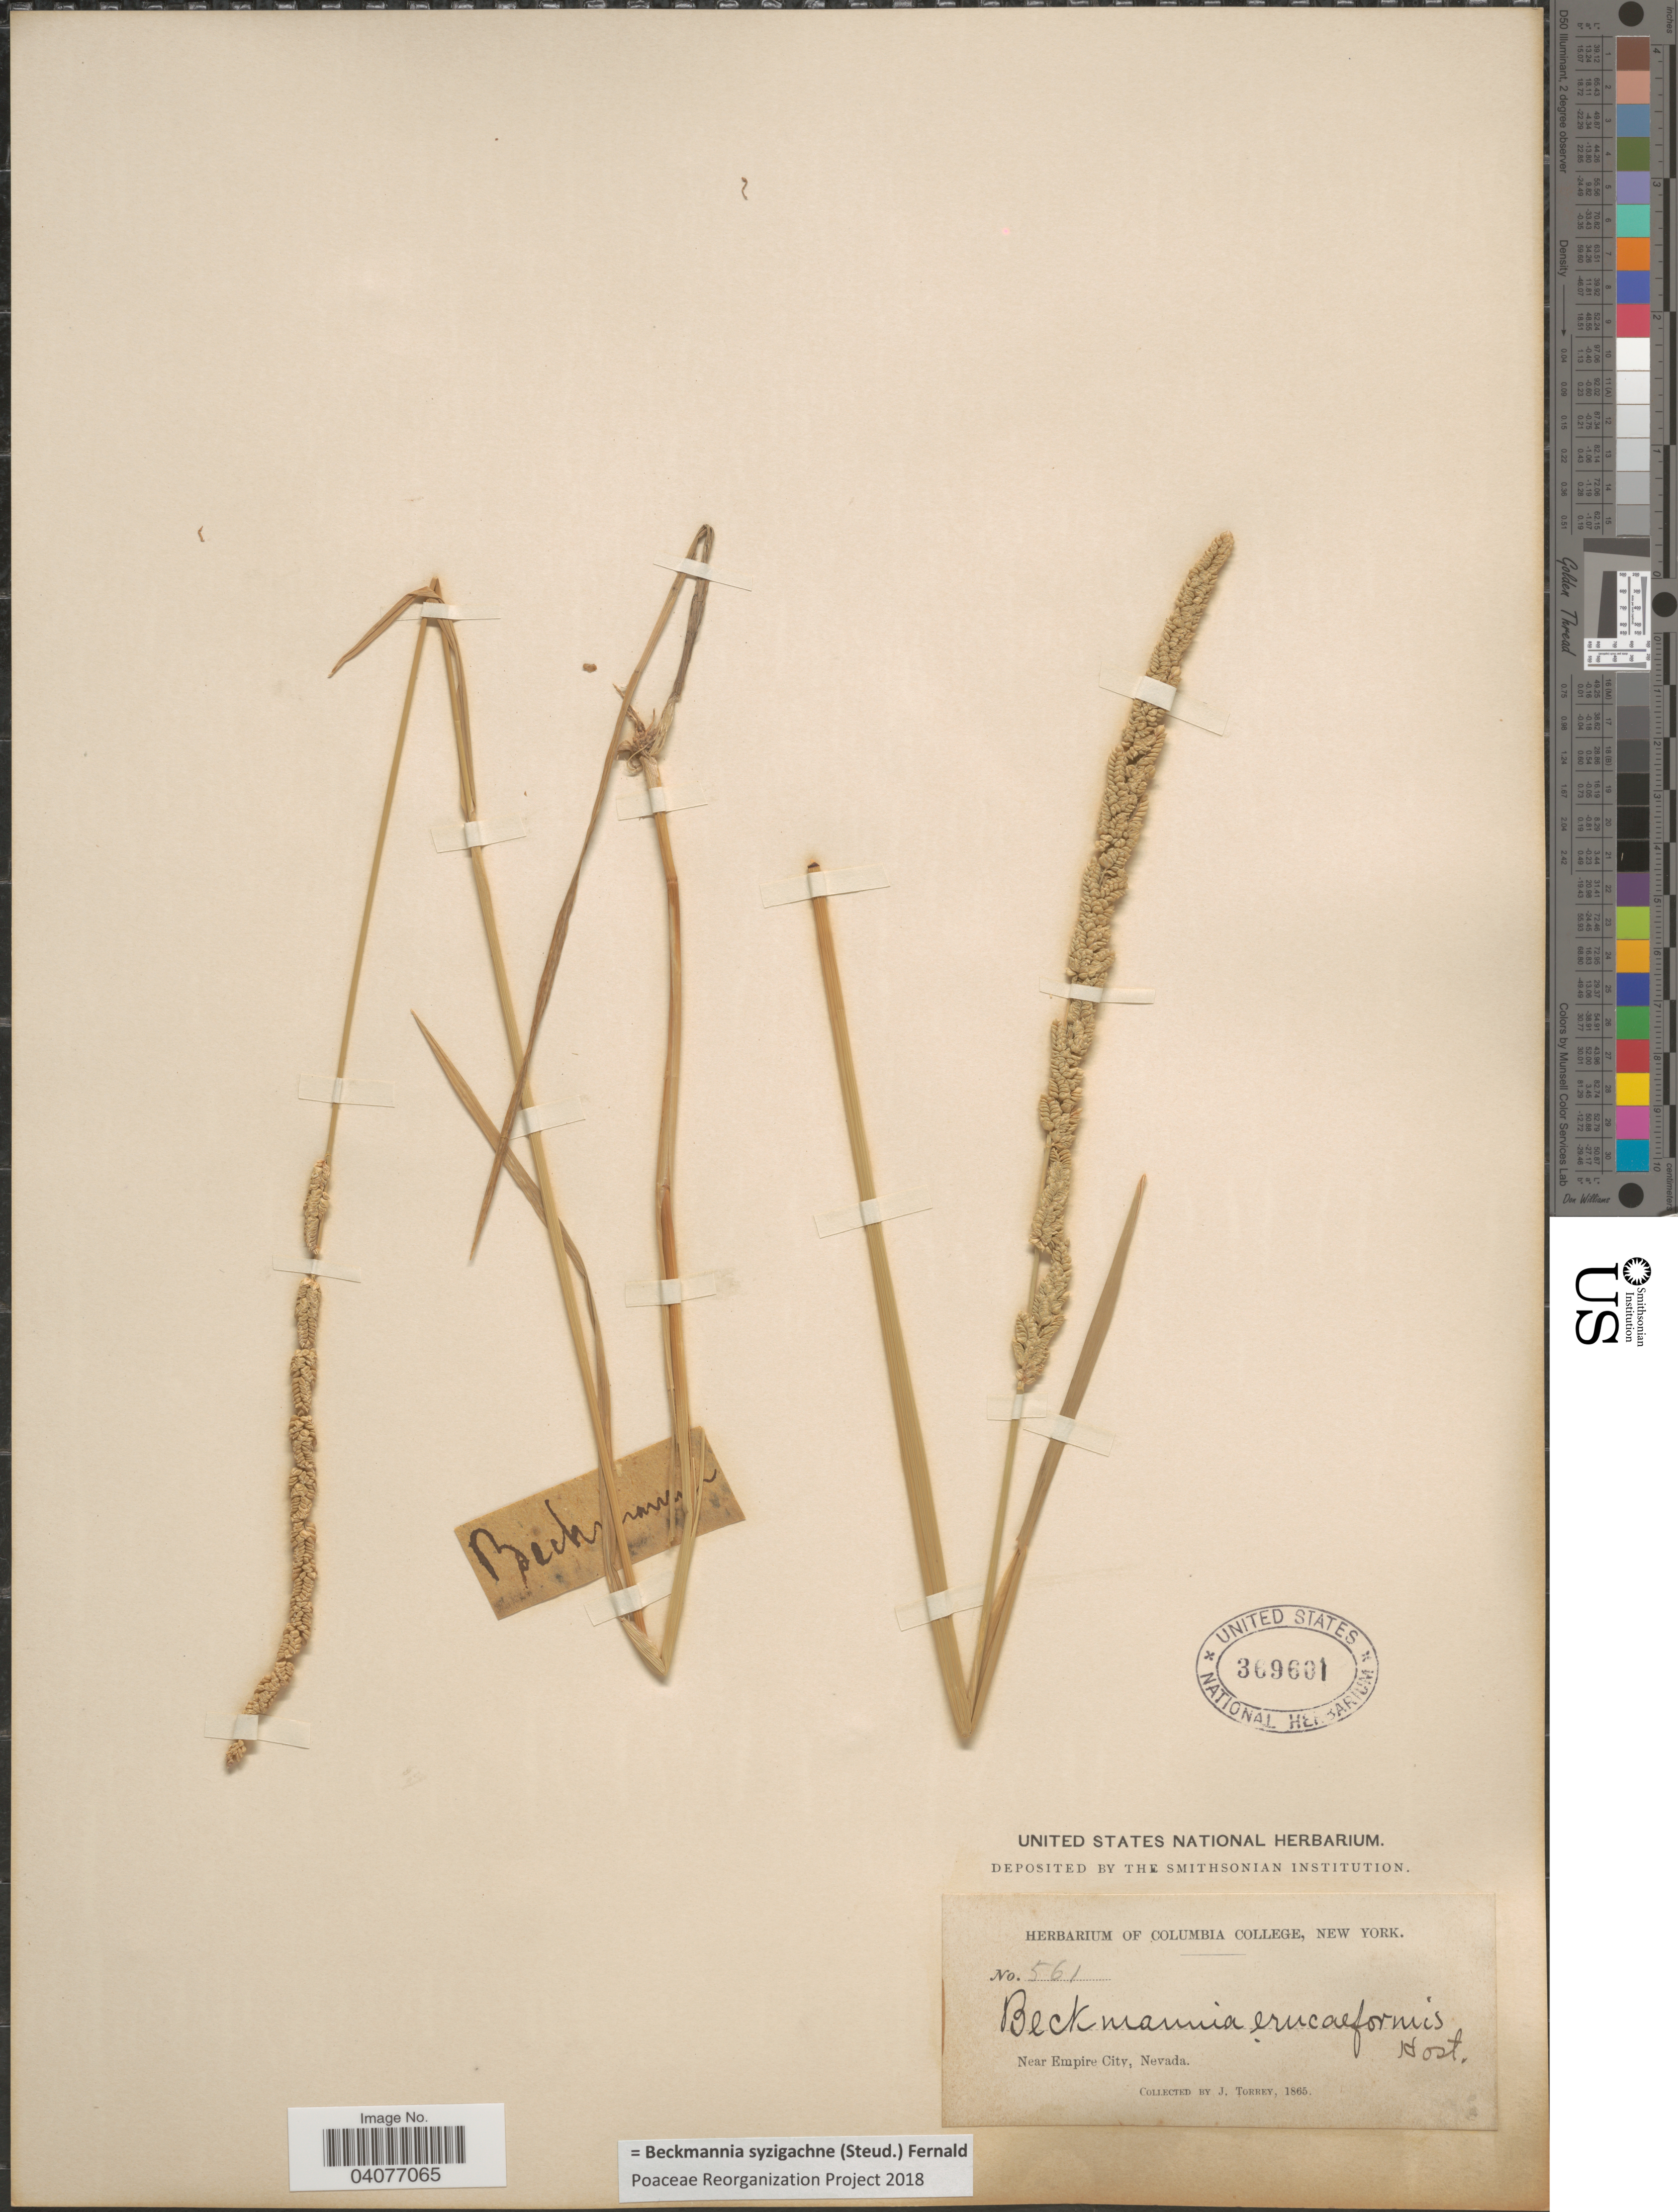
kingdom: Plantae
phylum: Tracheophyta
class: Liliopsida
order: Poales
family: Poaceae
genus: Beckmannia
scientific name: Beckmannia syzigachne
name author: (Steud.) Fernald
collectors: J. Torrey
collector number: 561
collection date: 1865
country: United States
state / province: Nevada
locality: Near Empire City.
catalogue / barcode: US 369601